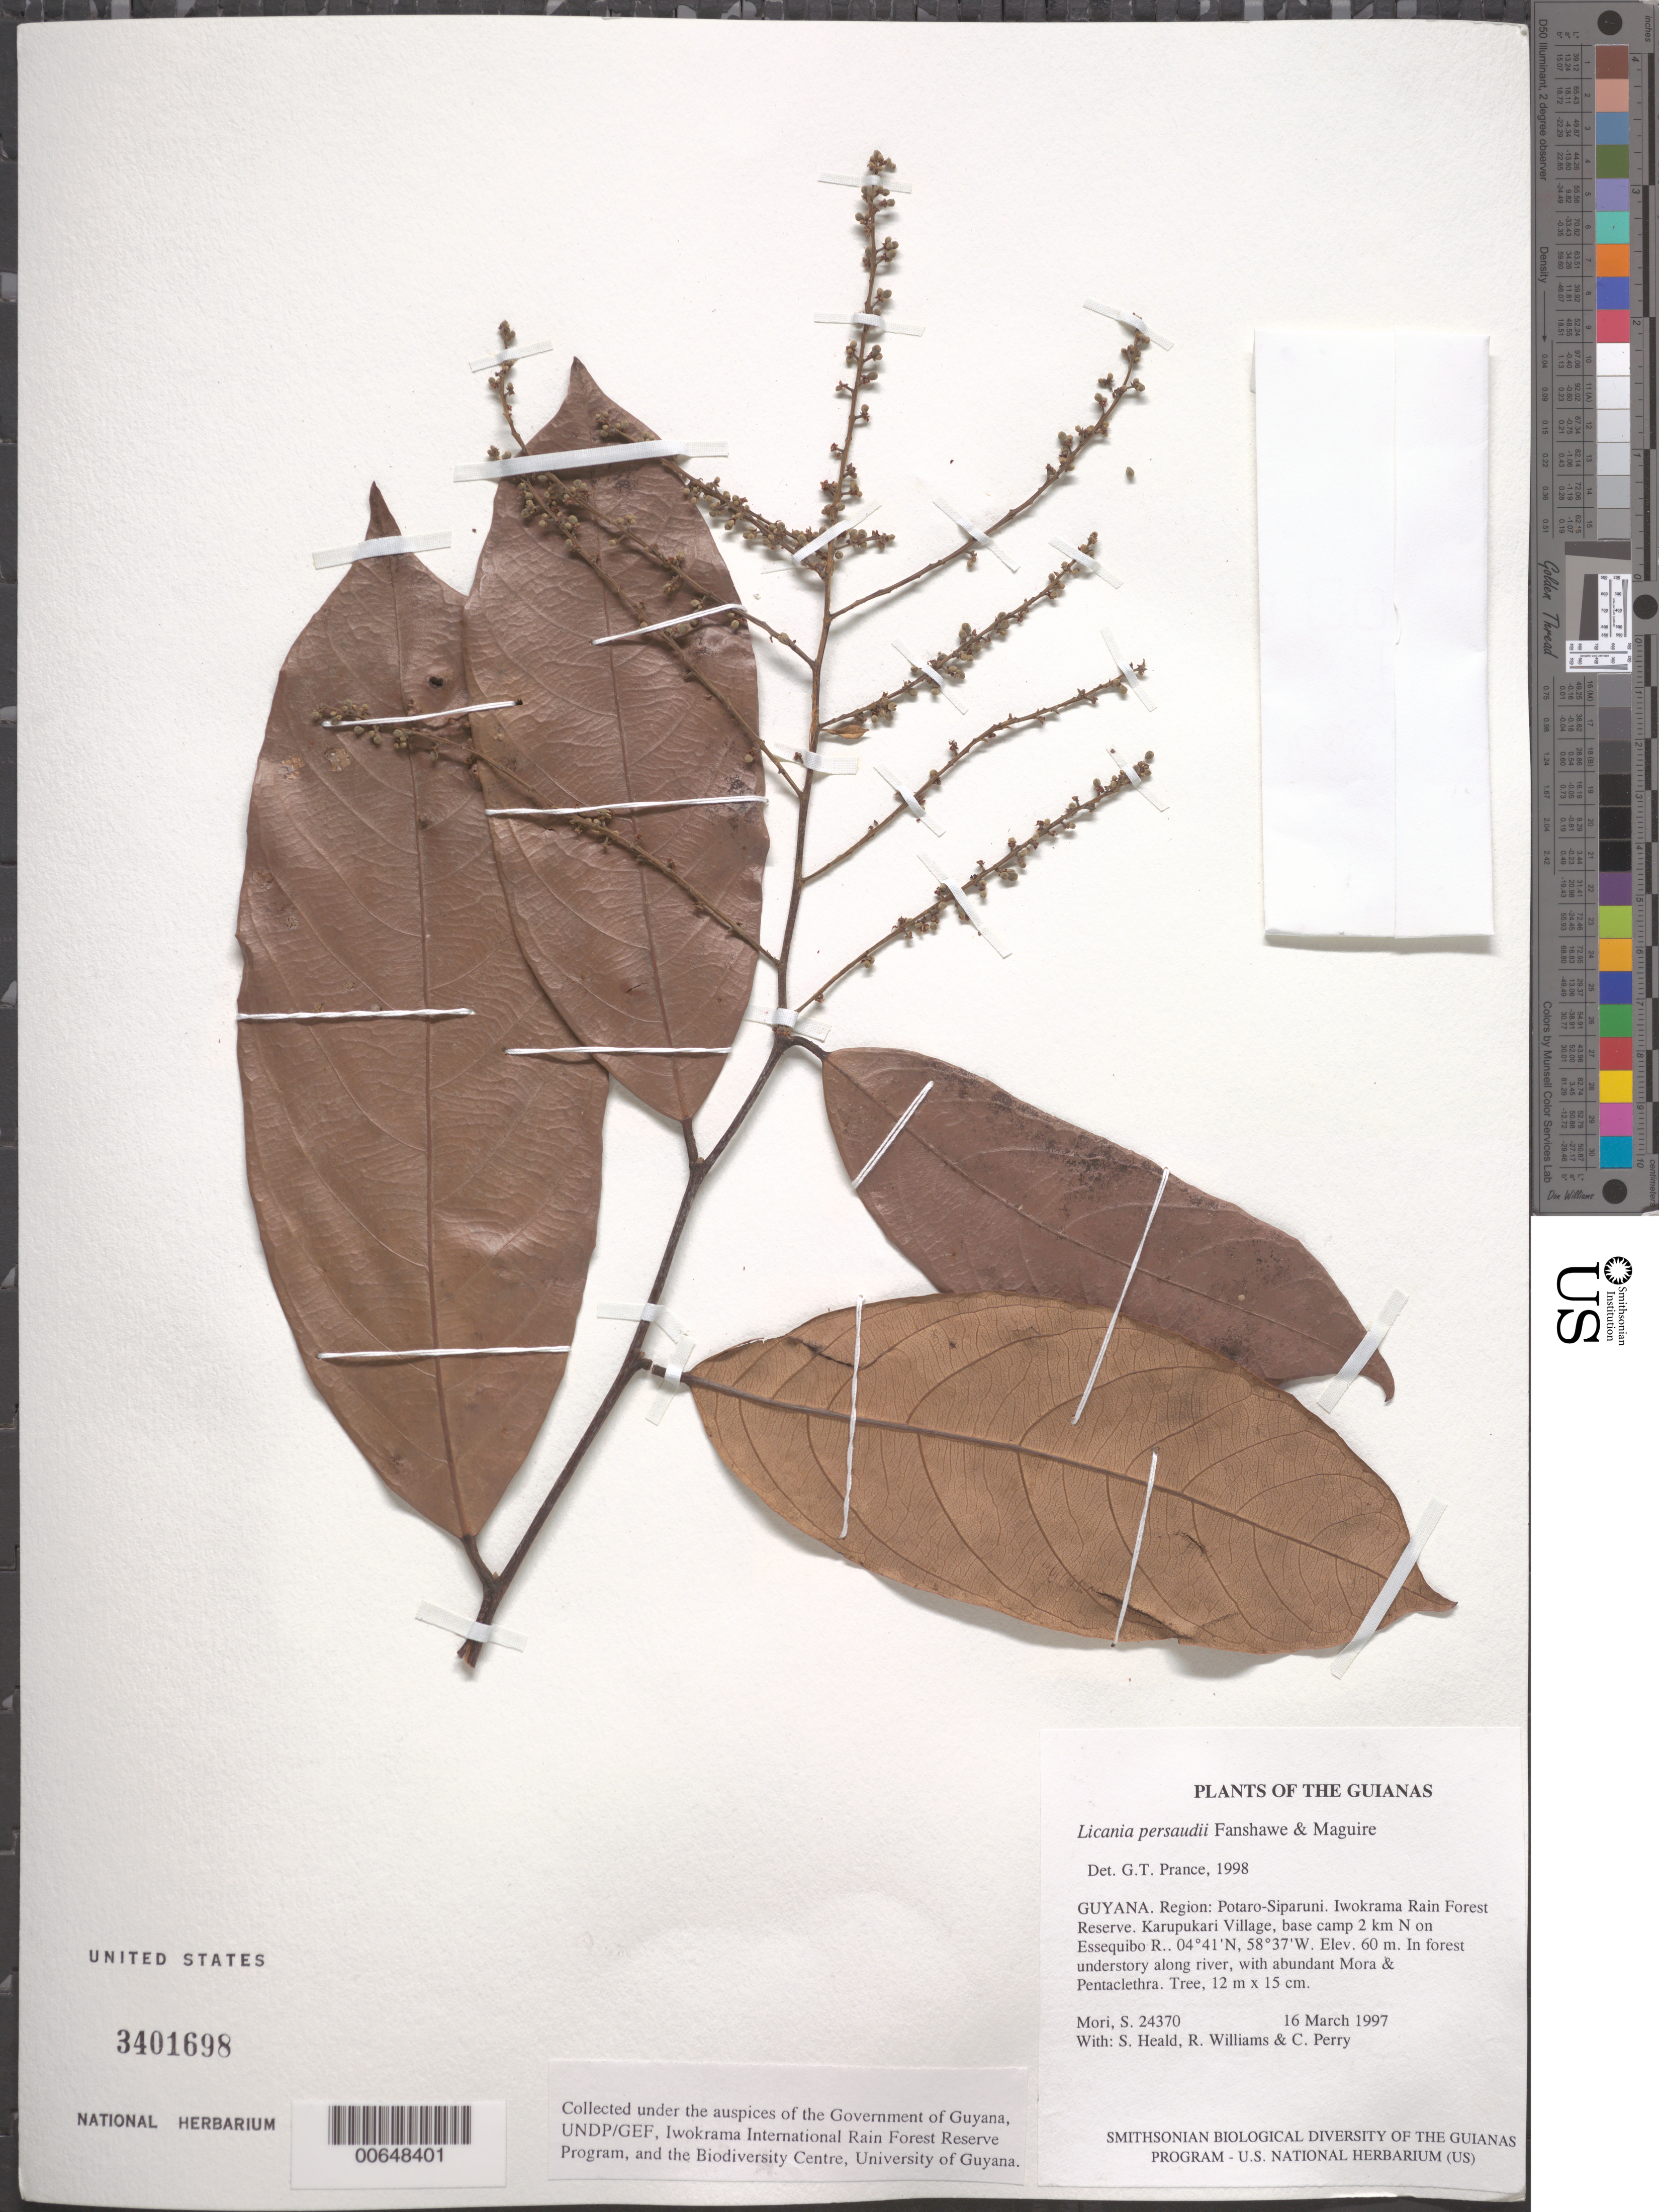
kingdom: Plantae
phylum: Tracheophyta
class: Magnoliopsida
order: Malpighiales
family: Chrysobalanaceae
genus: Leptobalanus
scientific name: Leptobalanus persaudii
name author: (Fanshawe & Maguire) Sothers & Prance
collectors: S. Mori, S. Heald, R. Williams & C. Perry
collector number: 24370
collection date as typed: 16 March 1997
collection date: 1997-03-16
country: Guyana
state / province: Potaro-Siparuni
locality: Iwokrama Rain Forest Reserve. Karupukari Village, base camp 2 km N on Essequibo R.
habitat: In forest understory along river, with abundant Mora & Pentaclethra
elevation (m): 60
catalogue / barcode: US 3401698